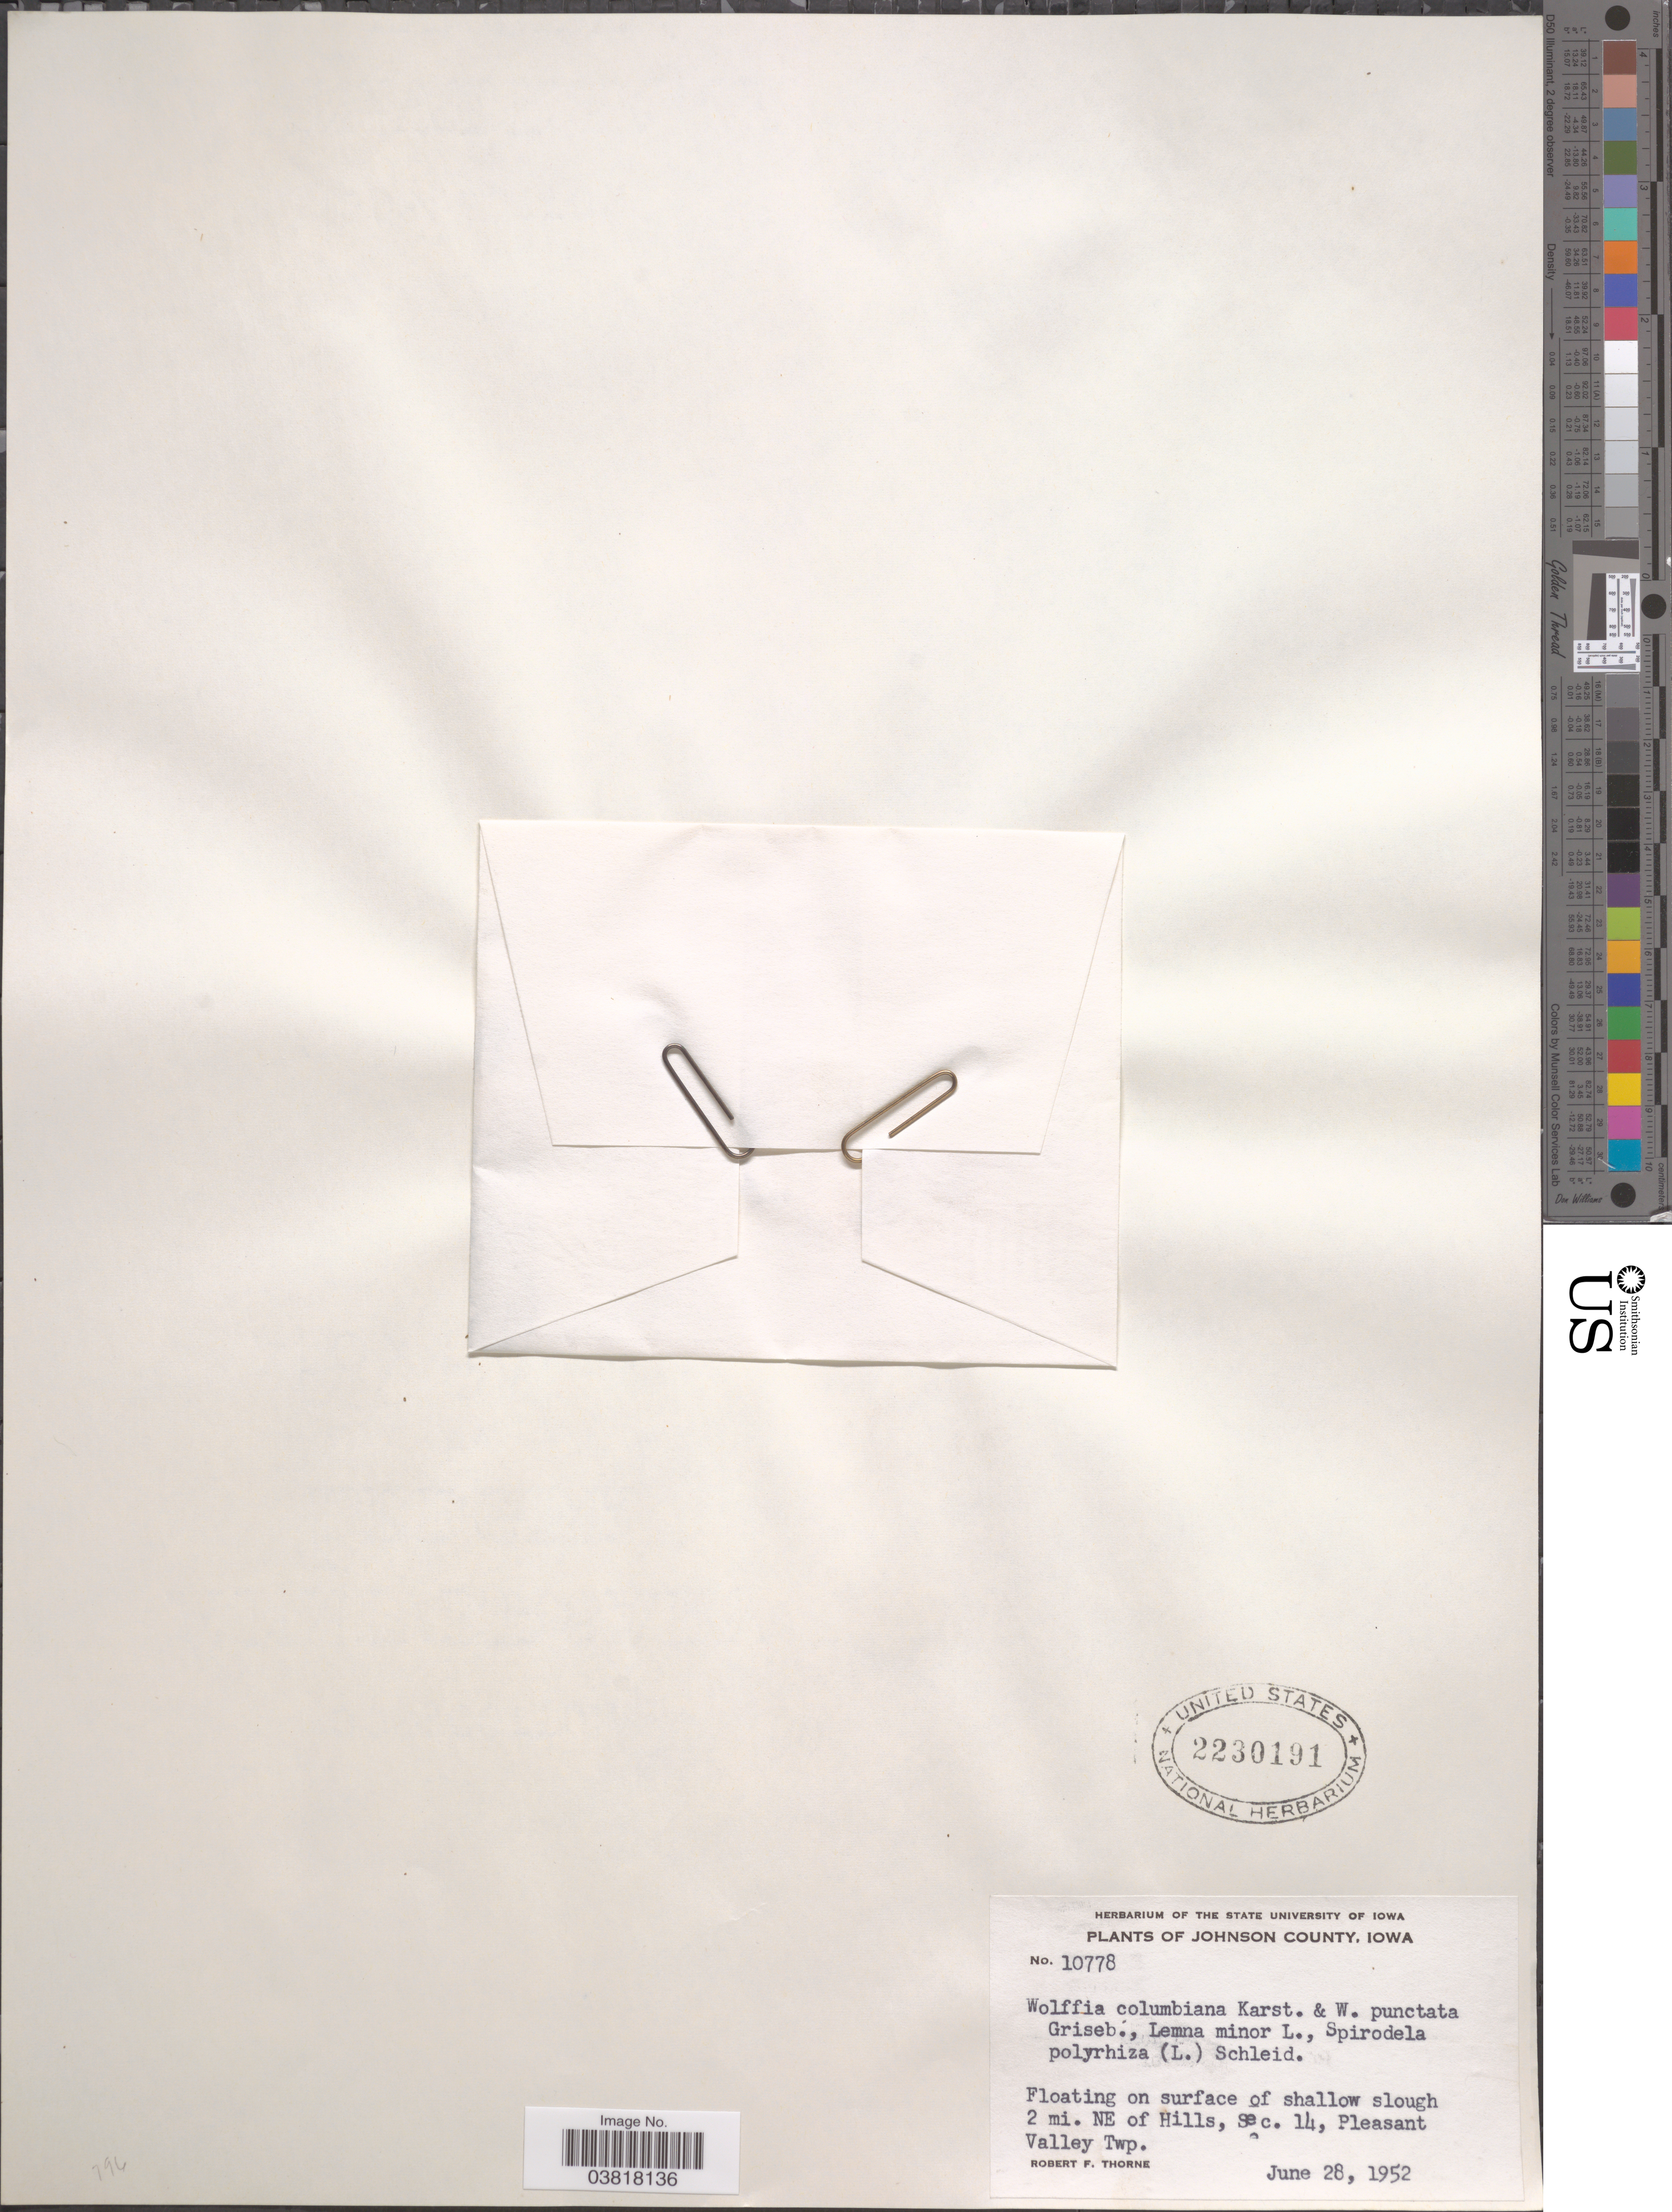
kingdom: Plantae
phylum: Tracheophyta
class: Liliopsida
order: Alismatales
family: Araceae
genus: Wolffia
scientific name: Wolffia columbiana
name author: H. Karst.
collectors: R. F. Thorne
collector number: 10778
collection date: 1952-06-28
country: United States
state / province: Iowa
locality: Johnson County. 2 mi. NE of Hills, Sec. 14, Pleasant Valley Twp.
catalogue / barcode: US 2230191